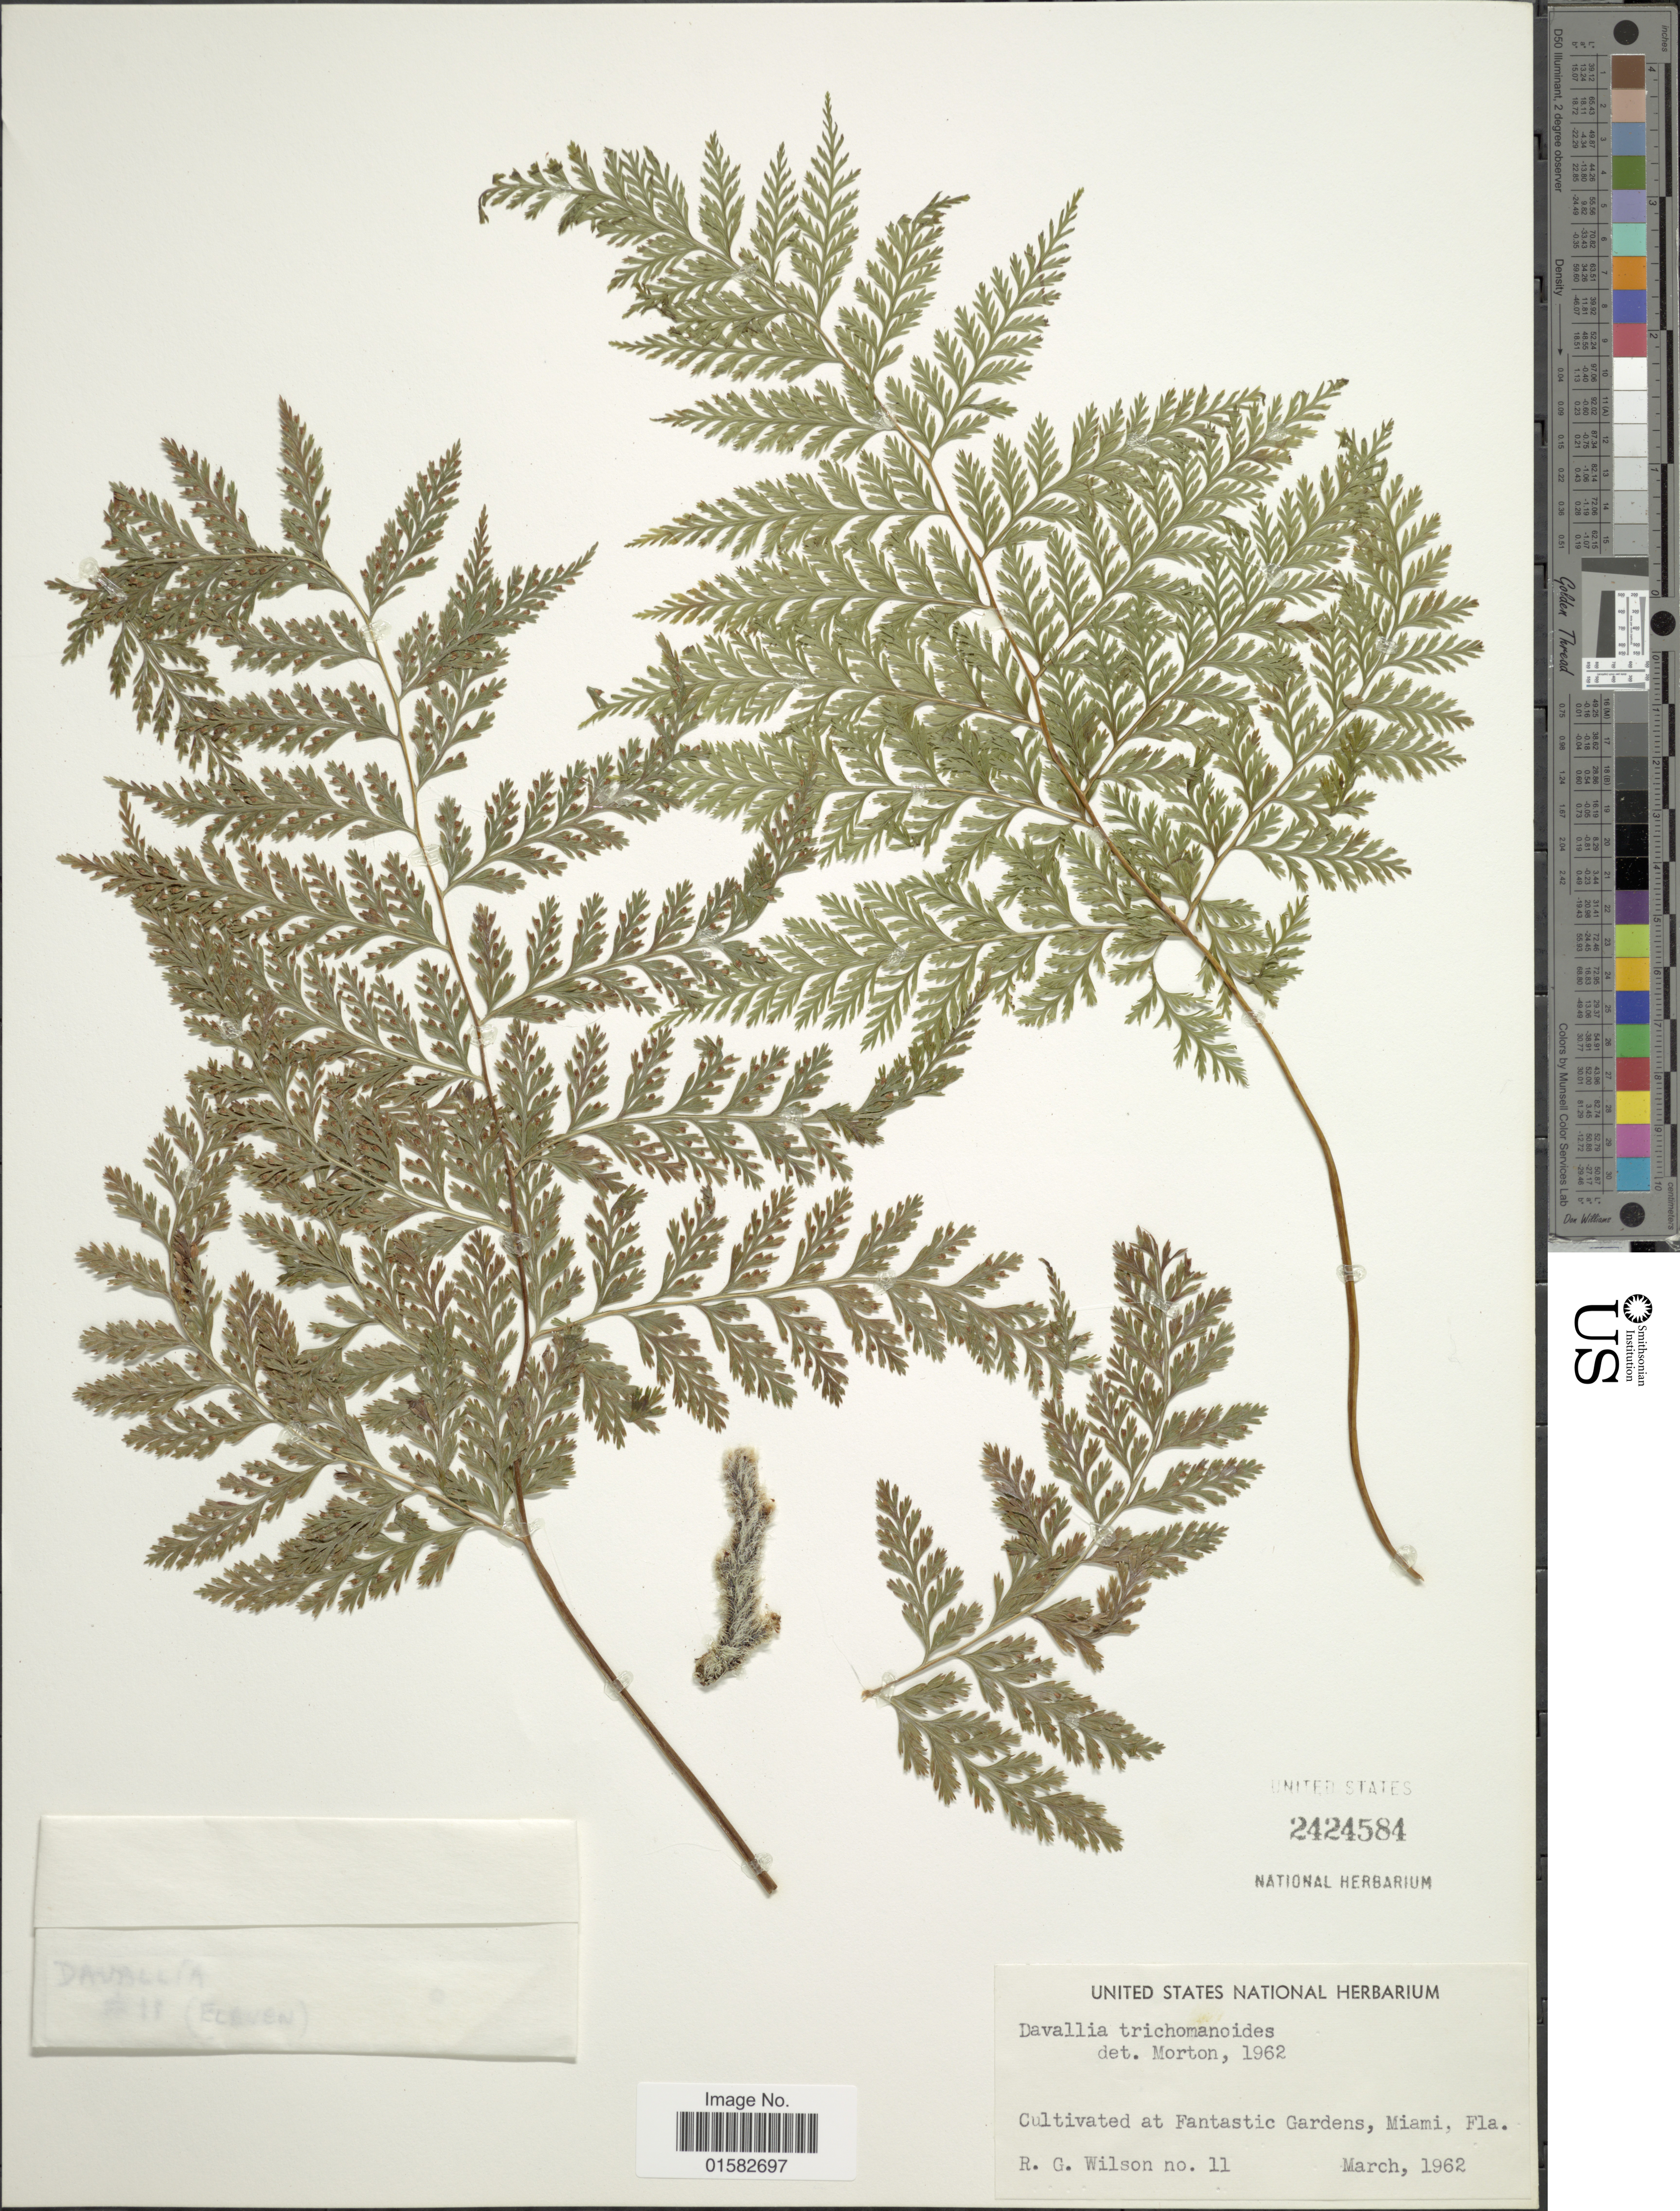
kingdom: Plantae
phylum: Tracheophyta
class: Polypodiopsida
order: Polypodiales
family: Davalliaceae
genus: Davallia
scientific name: Davallia trichomanoides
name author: Blume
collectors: R. G. Wilson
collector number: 11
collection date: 1962-03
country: United States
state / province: Florida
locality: Cultivated at Fantastic Gardens, Miami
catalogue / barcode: US 2424584